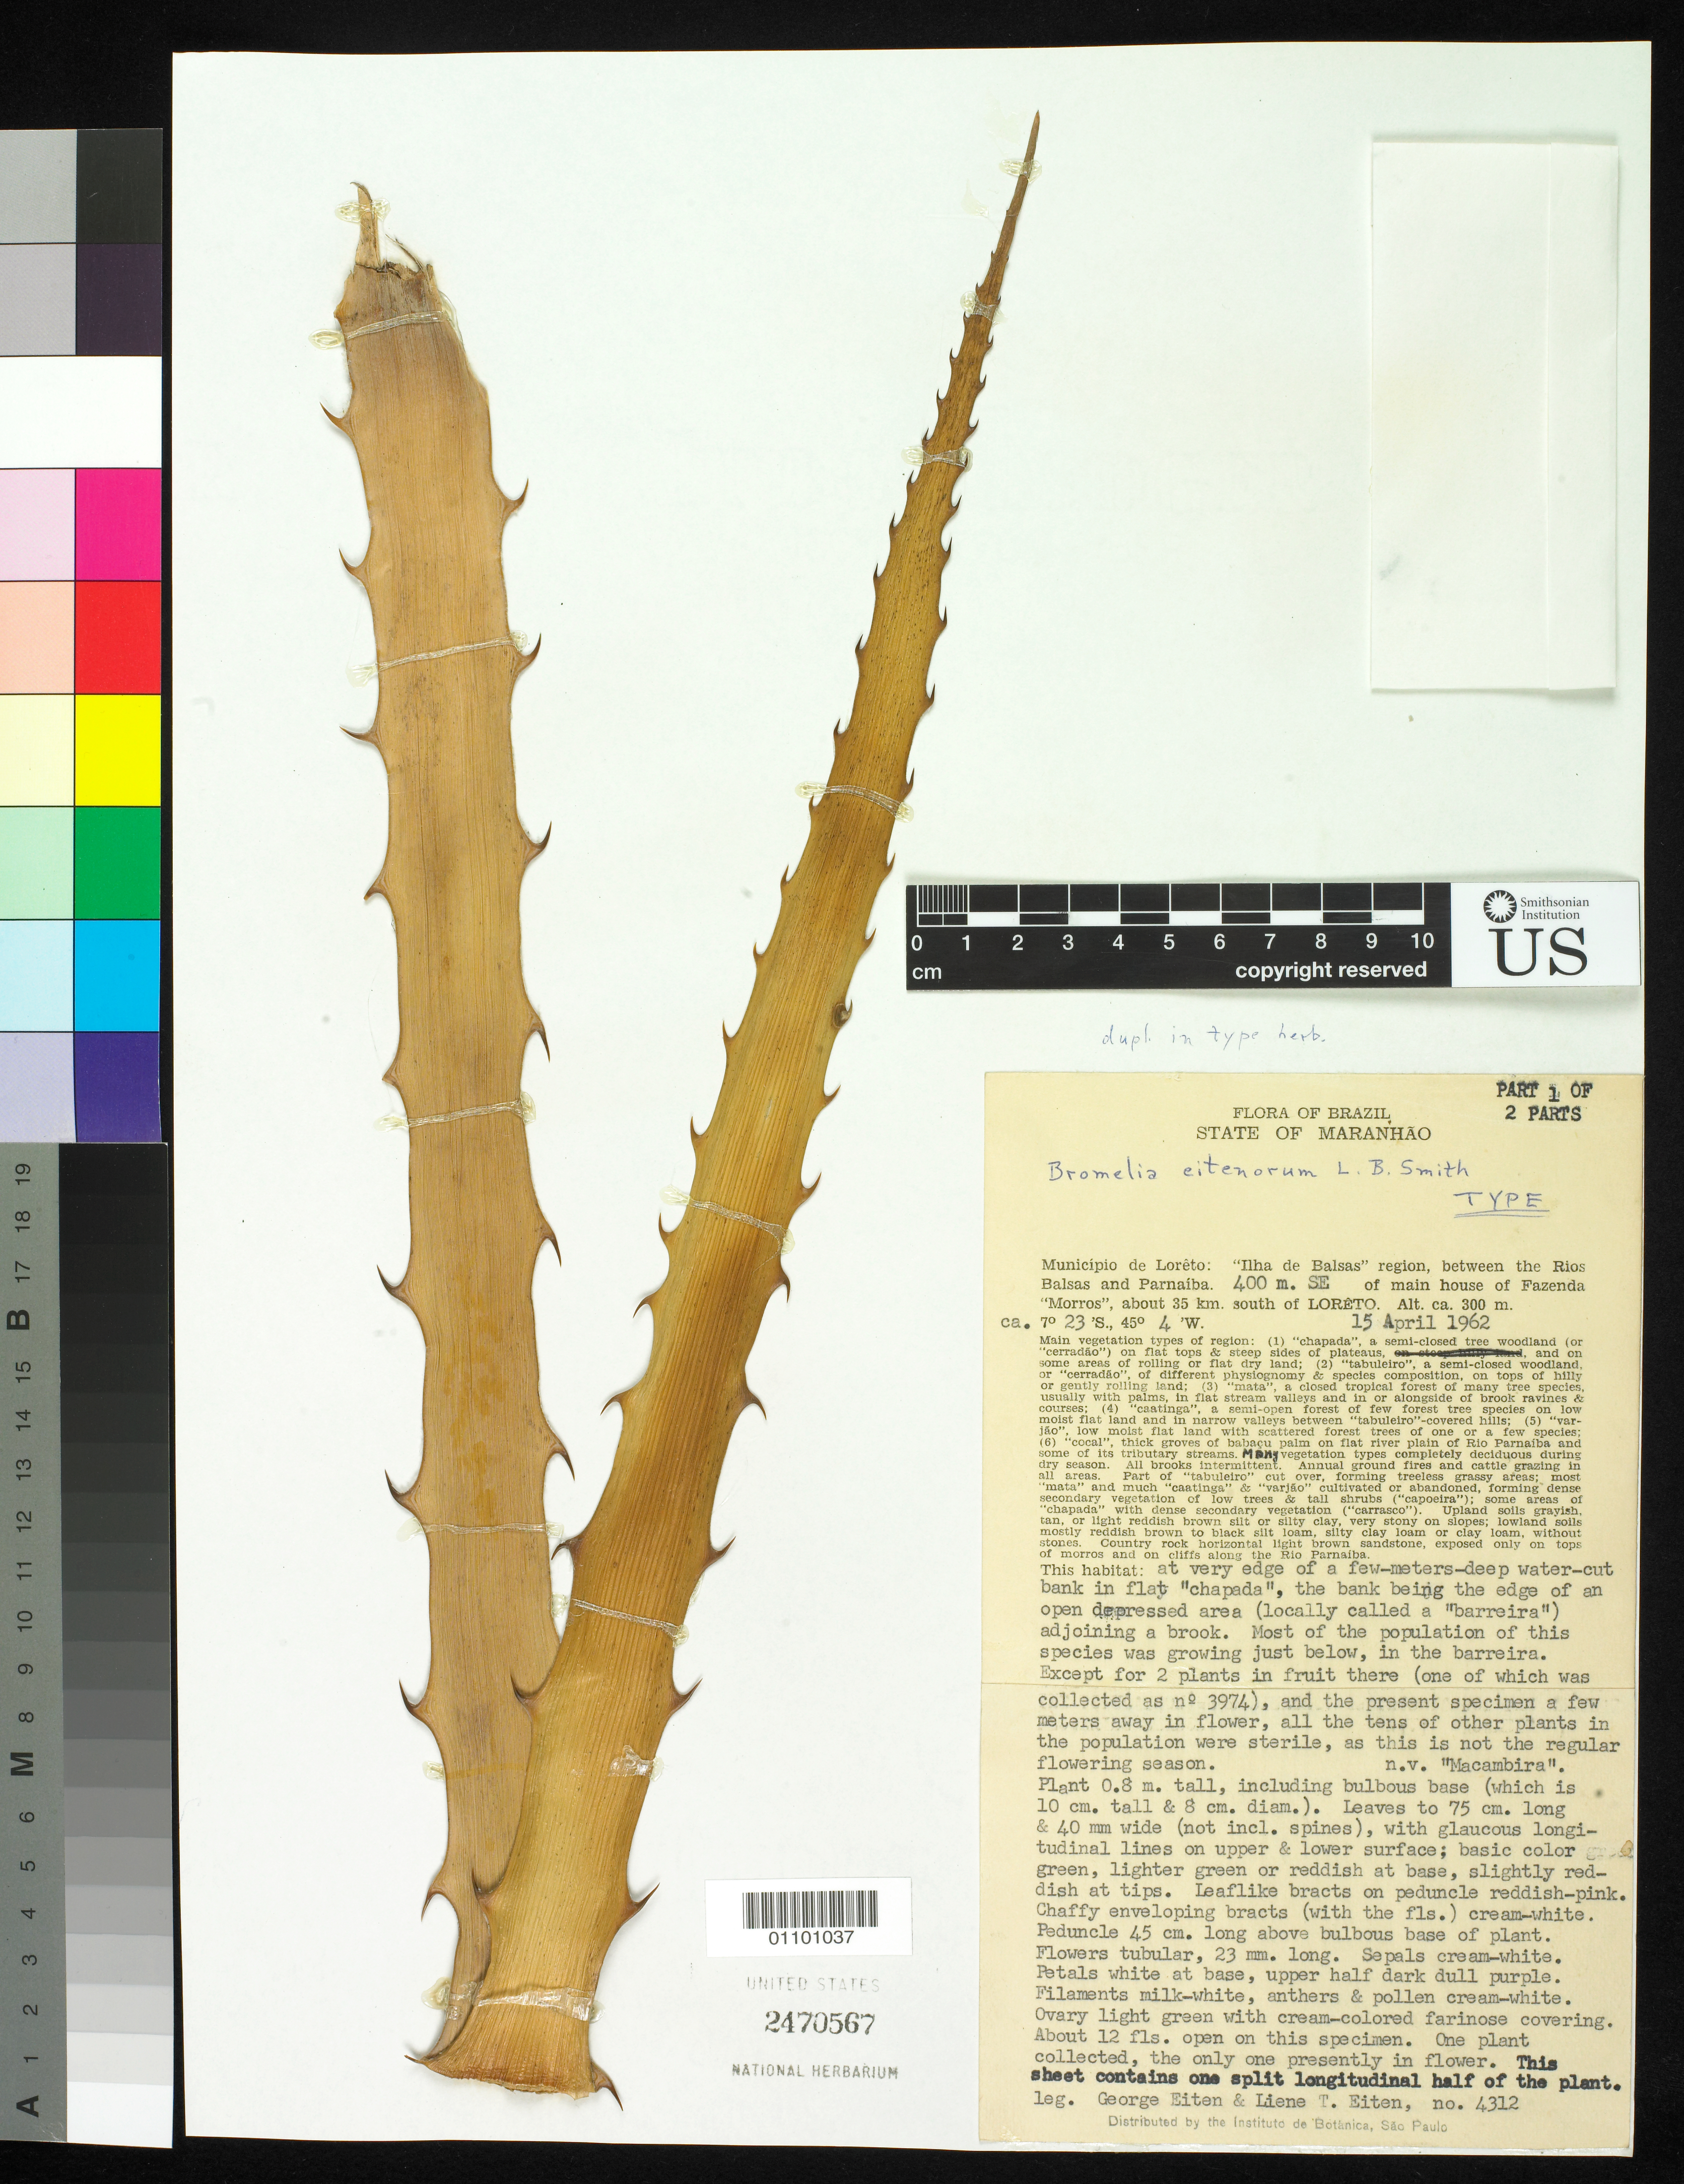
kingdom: Plantae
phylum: Tracheophyta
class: Liliopsida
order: Poales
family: Bromeliaceae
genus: Bromelia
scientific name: Bromelia eitenorum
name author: L.B. Sm.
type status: Holotype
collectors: G. Eiten & L. T. Eiten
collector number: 4312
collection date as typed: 15 Apr 1962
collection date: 1962-04-15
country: Brazil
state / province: Maranhão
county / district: Lorêto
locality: Ilha de Balsas, between Rio Balsas and Parnaiba.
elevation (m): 300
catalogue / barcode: US 2470567